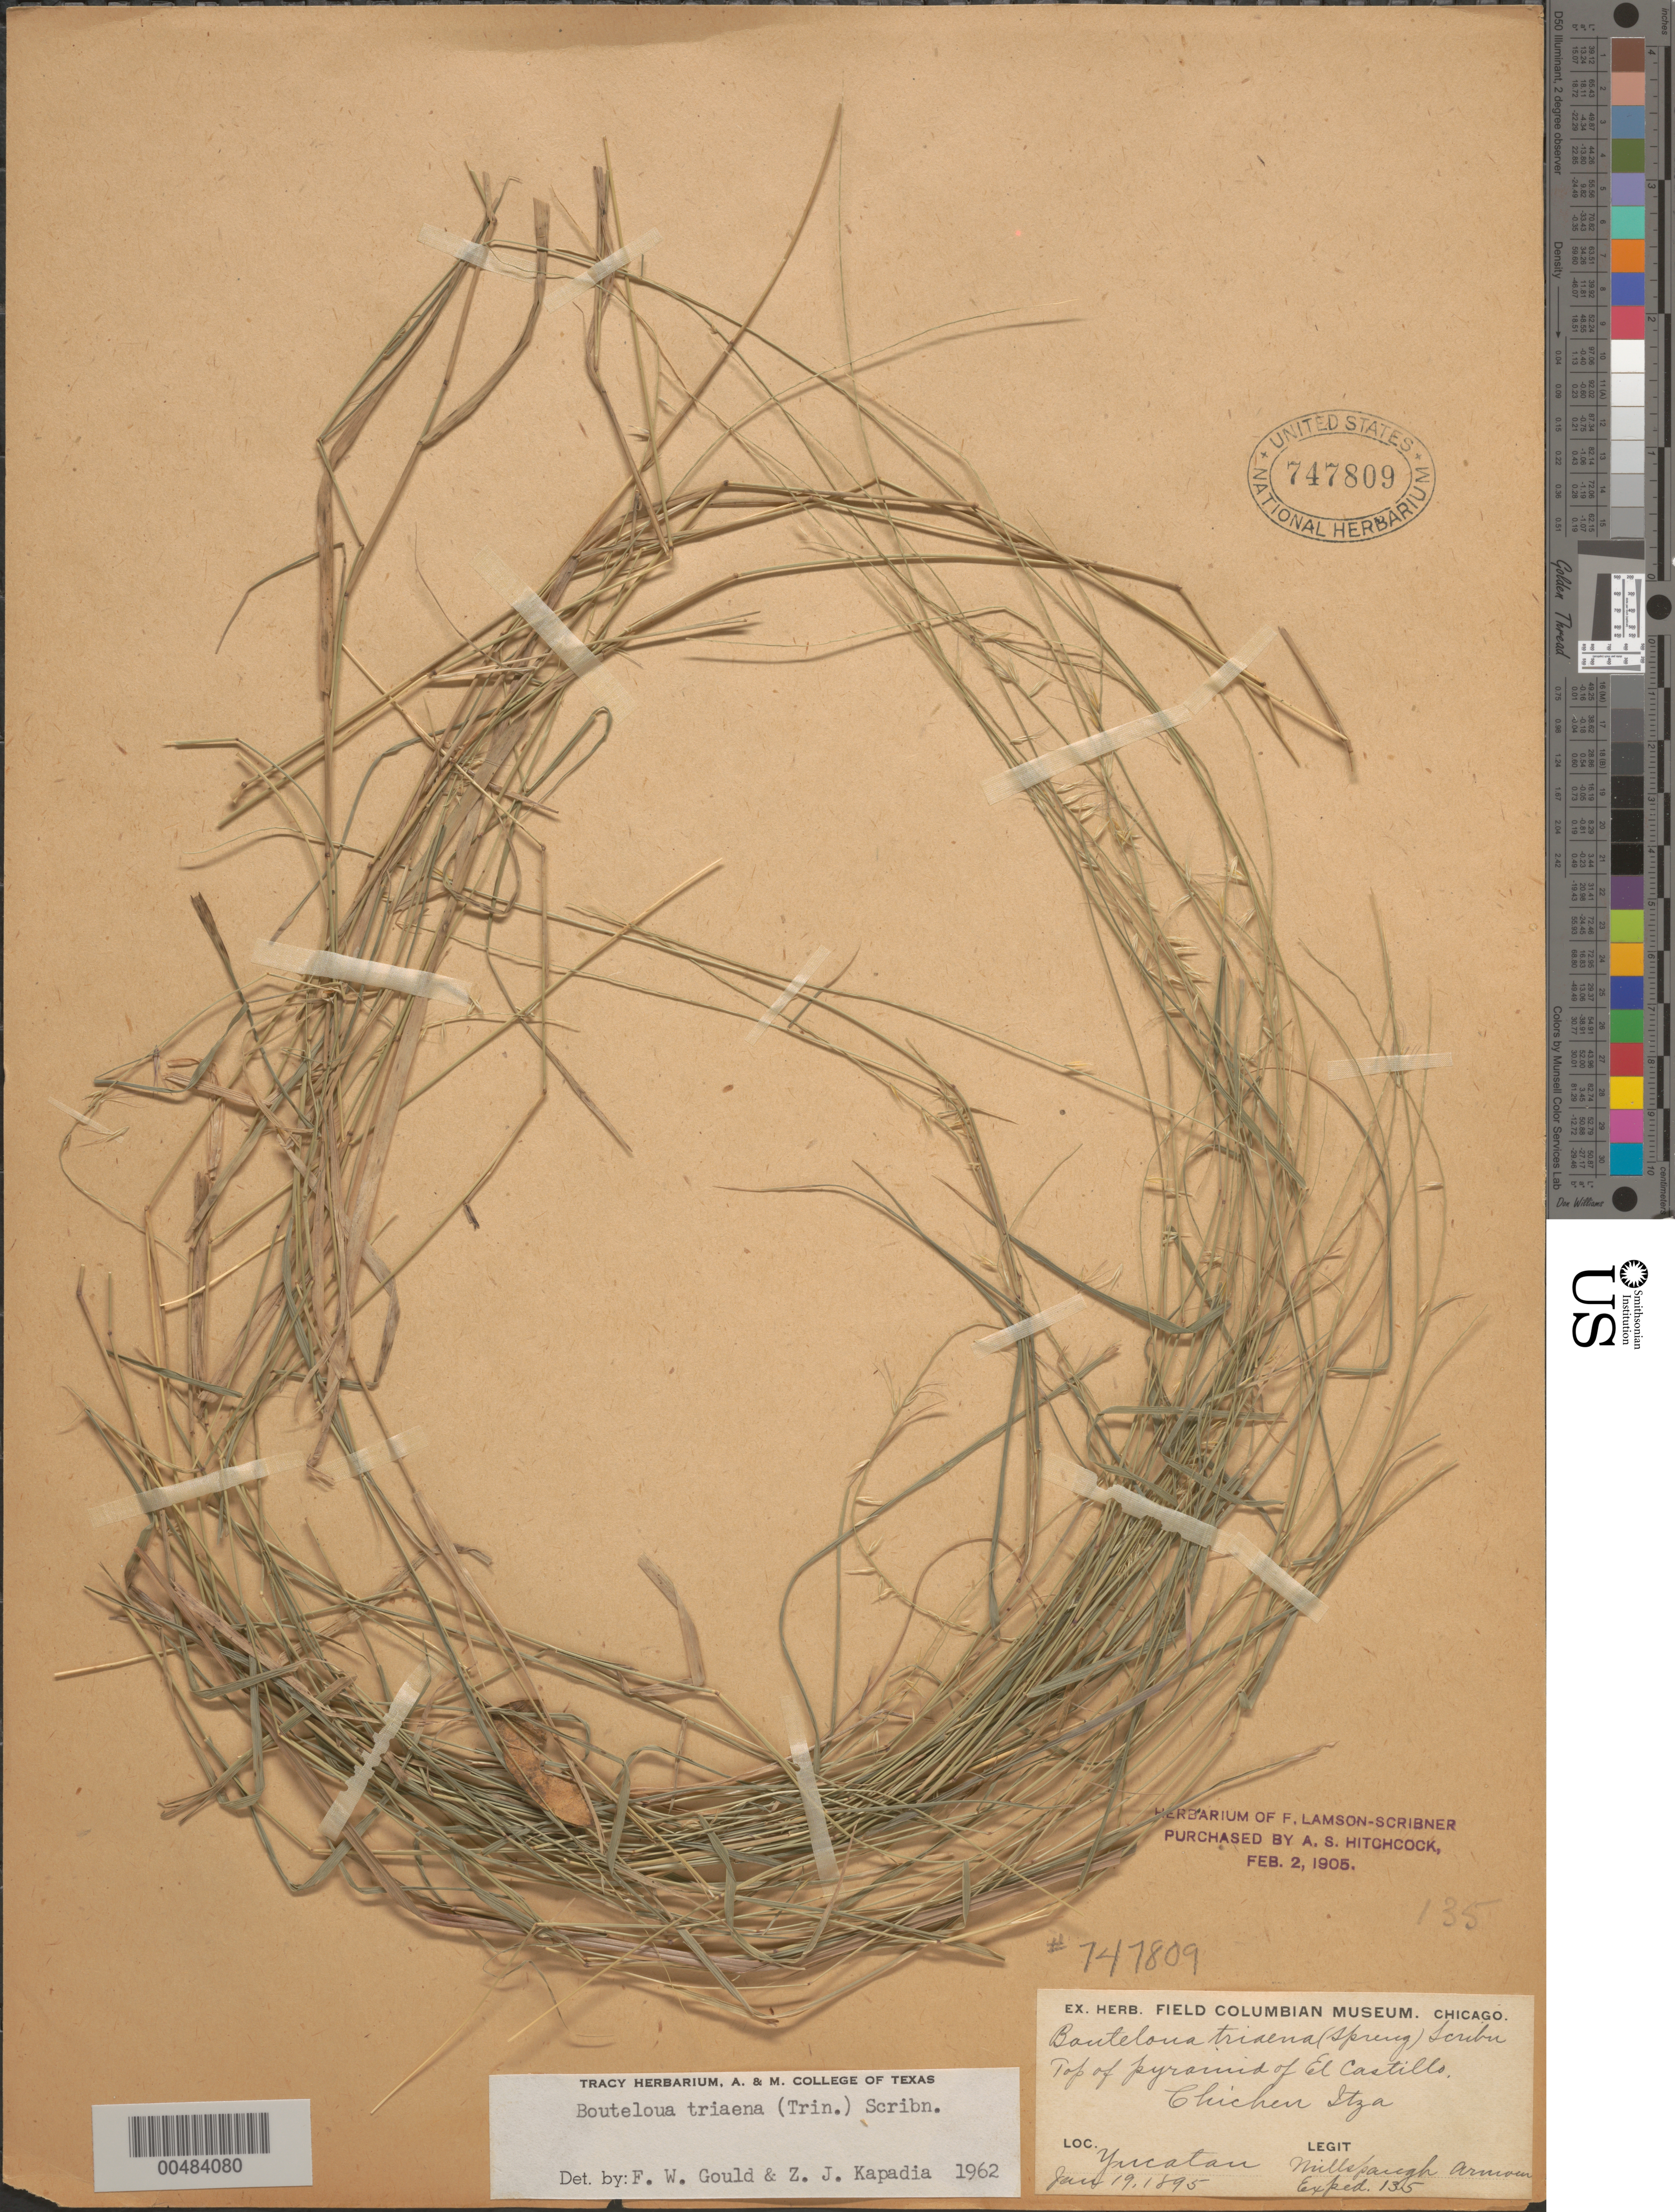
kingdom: Plantae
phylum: Tracheophyta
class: Liliopsida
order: Poales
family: Poaceae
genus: Bouteloua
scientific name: Bouteloua triaena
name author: (Trin. ex Spreng.) Scribn.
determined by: Gould, F. W.; Kapadia, Zarir J.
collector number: Millspaugh Armour Exped 135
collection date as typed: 9 Jan 1895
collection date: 1895-01-09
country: Mexico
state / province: Yucatan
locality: Top of pyramid of El Castillo, Chichen Itza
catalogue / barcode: US 747809